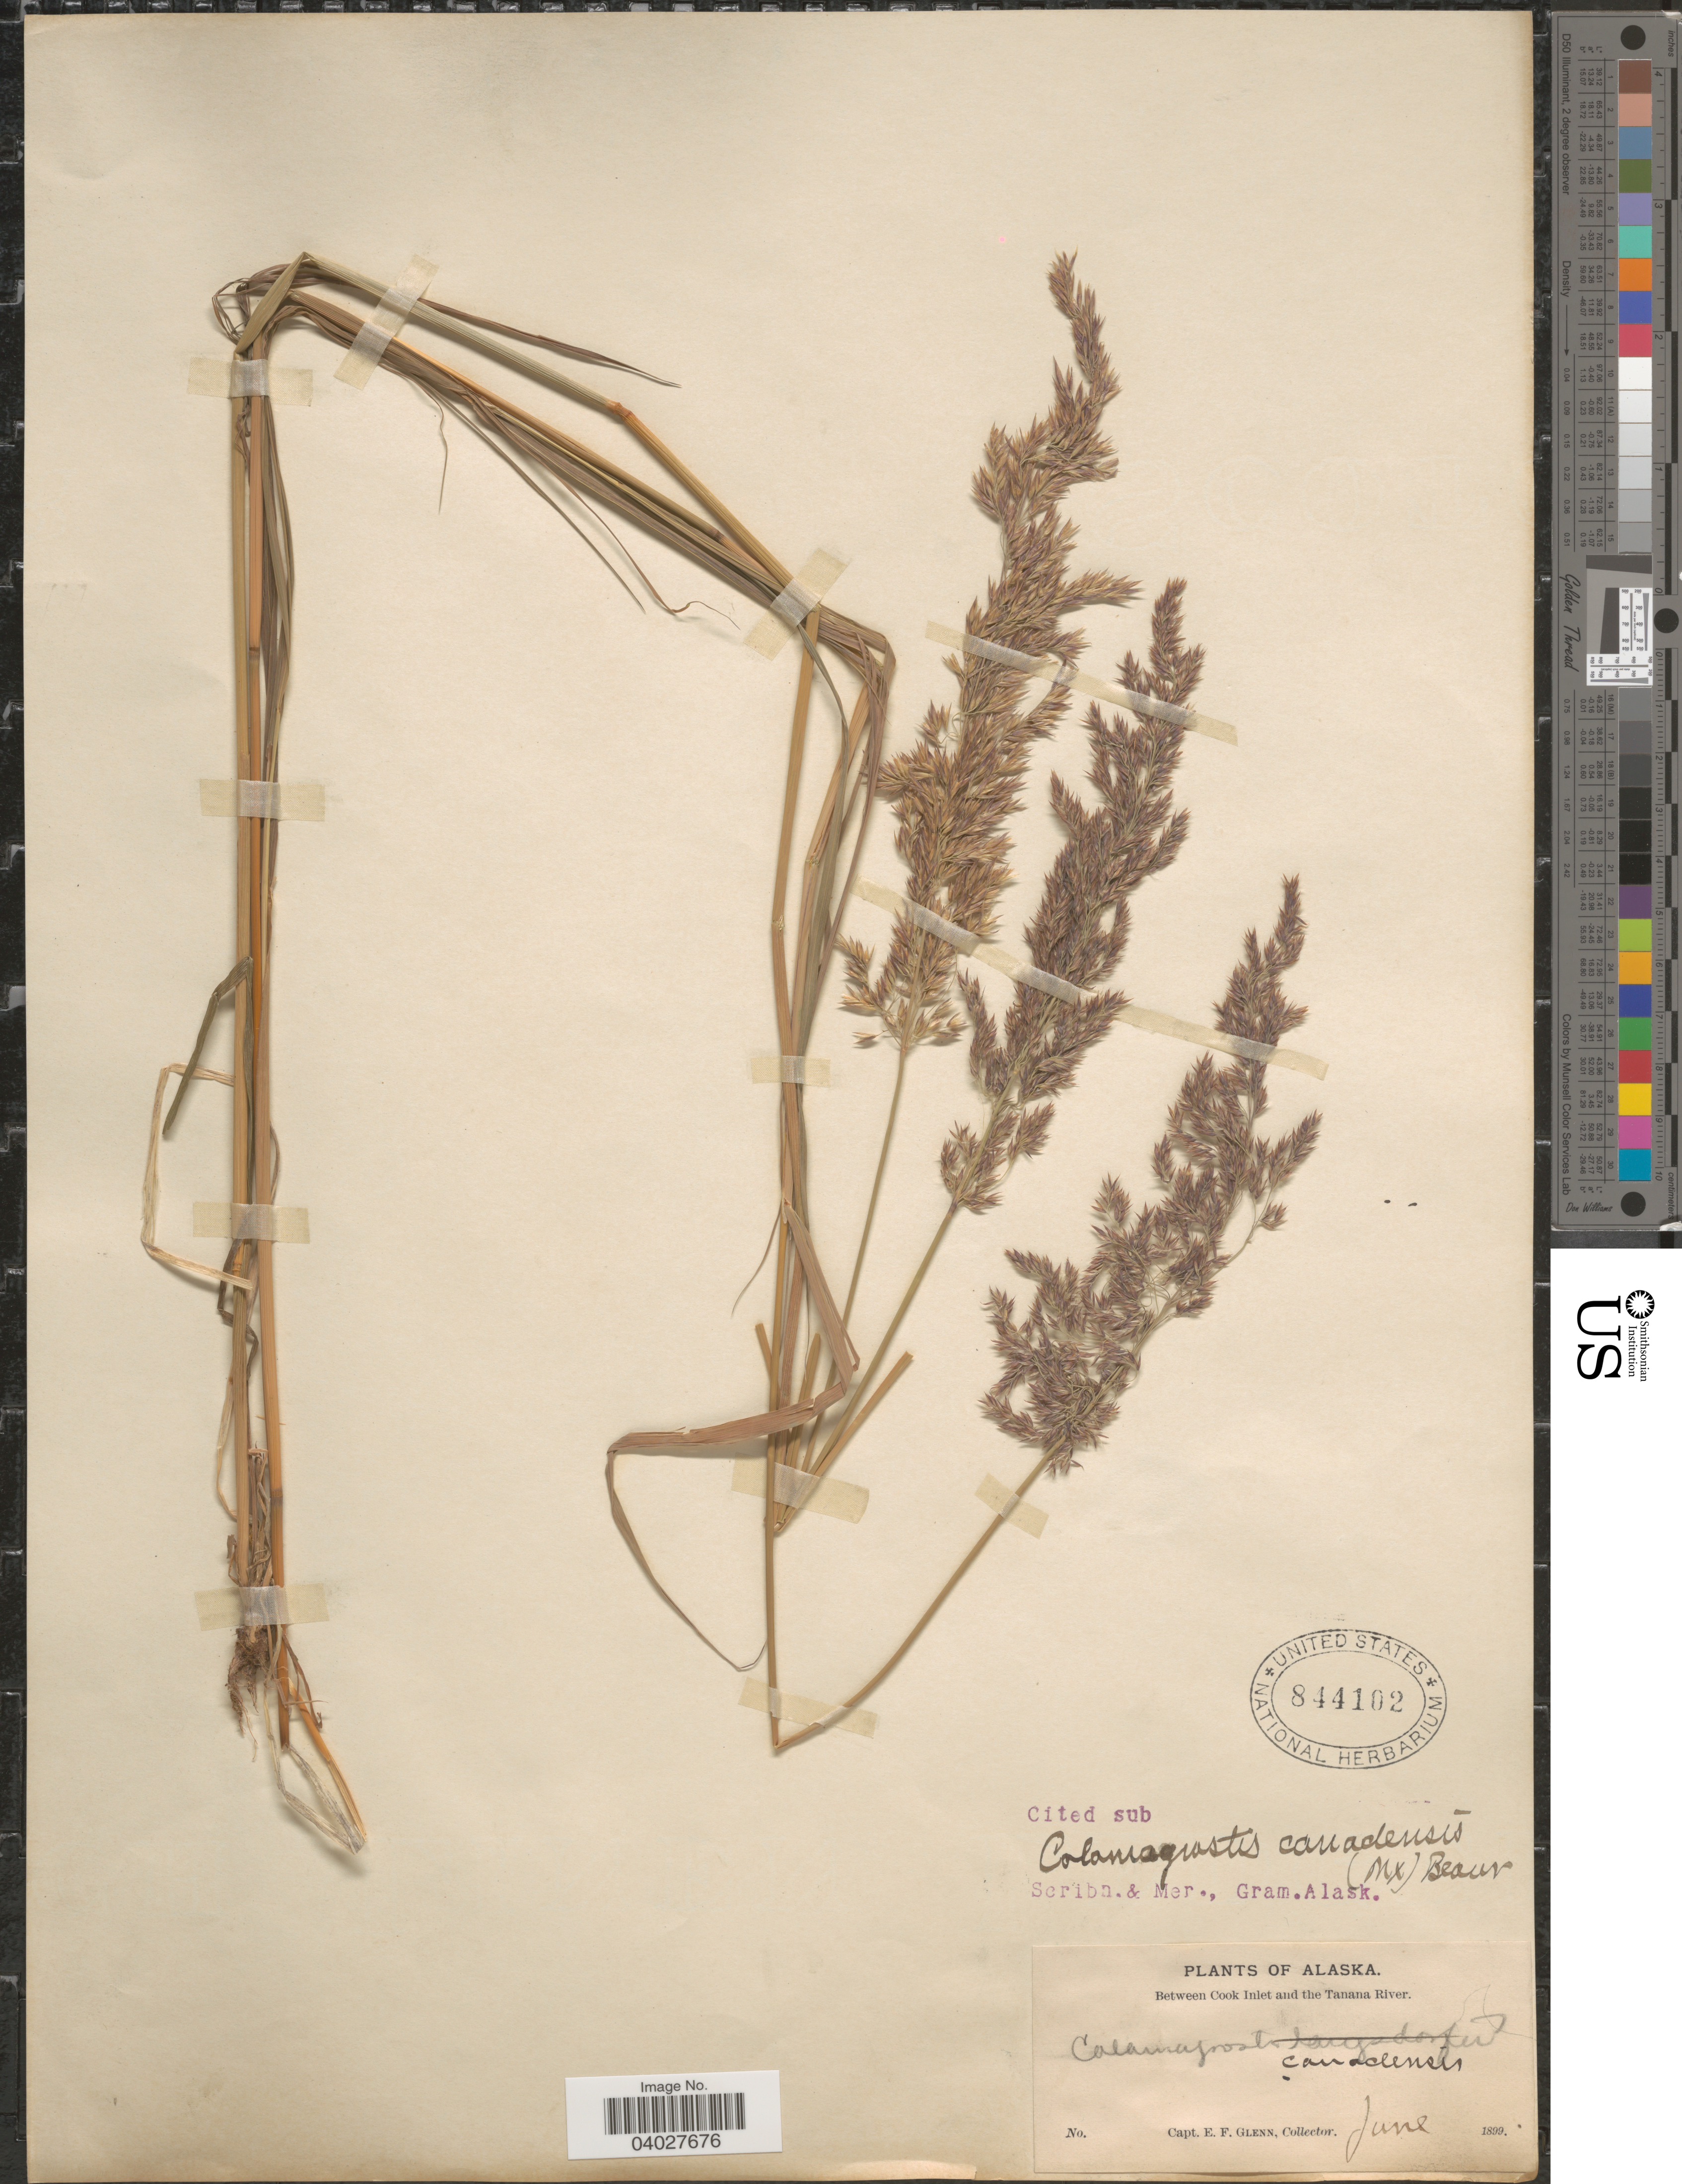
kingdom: Plantae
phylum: Tracheophyta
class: Liliopsida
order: Poales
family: Poaceae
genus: Calamagrostis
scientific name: Calamagrostis canadensis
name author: (Michx.) P. Beauv.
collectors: E. Glenn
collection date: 1899-06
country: United States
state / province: Alaska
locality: Between Cook Inlet and the Tanana River.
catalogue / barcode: US 844102